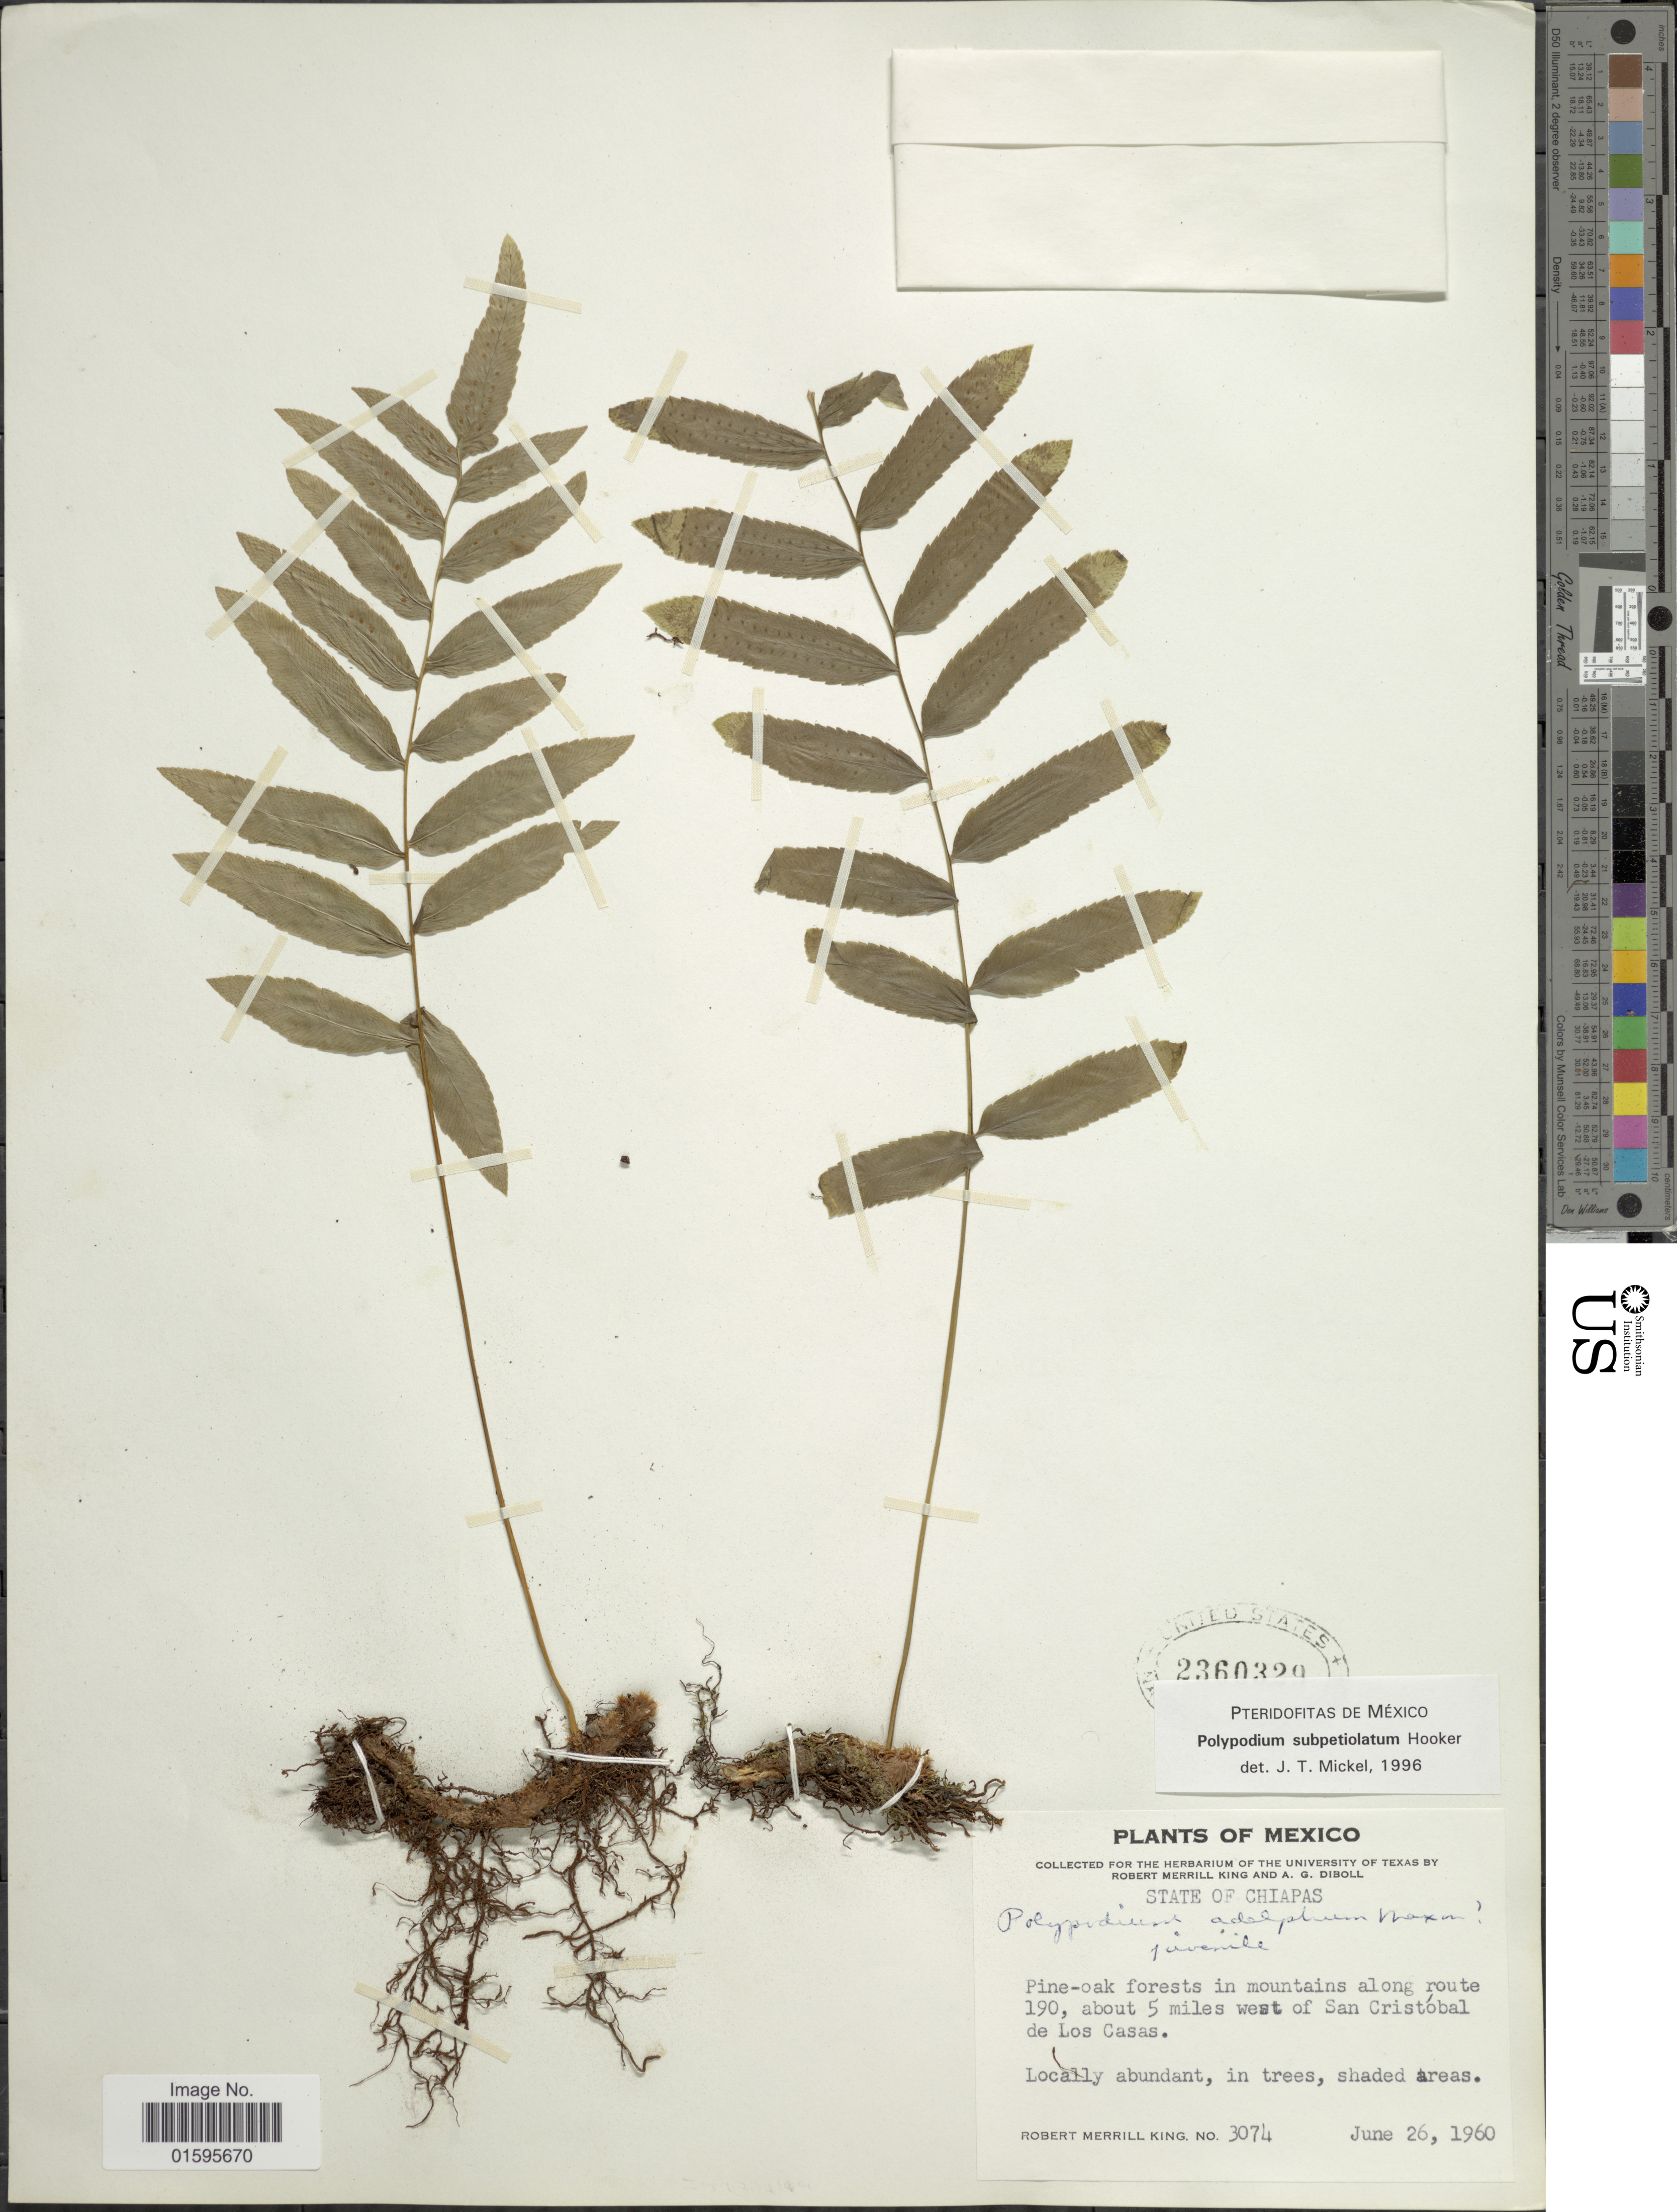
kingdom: Plantae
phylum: Tracheophyta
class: Polypodiopsida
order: Polypodiales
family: Polypodiaceae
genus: Polypodium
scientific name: Polypodium subpetiolatum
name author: Hook.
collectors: R. M. King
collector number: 3074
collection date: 1960-06-26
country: Mexico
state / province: Chiapas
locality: State of Chiapas, along route 190, about 5 miles west of San Cristobal de Los Casas